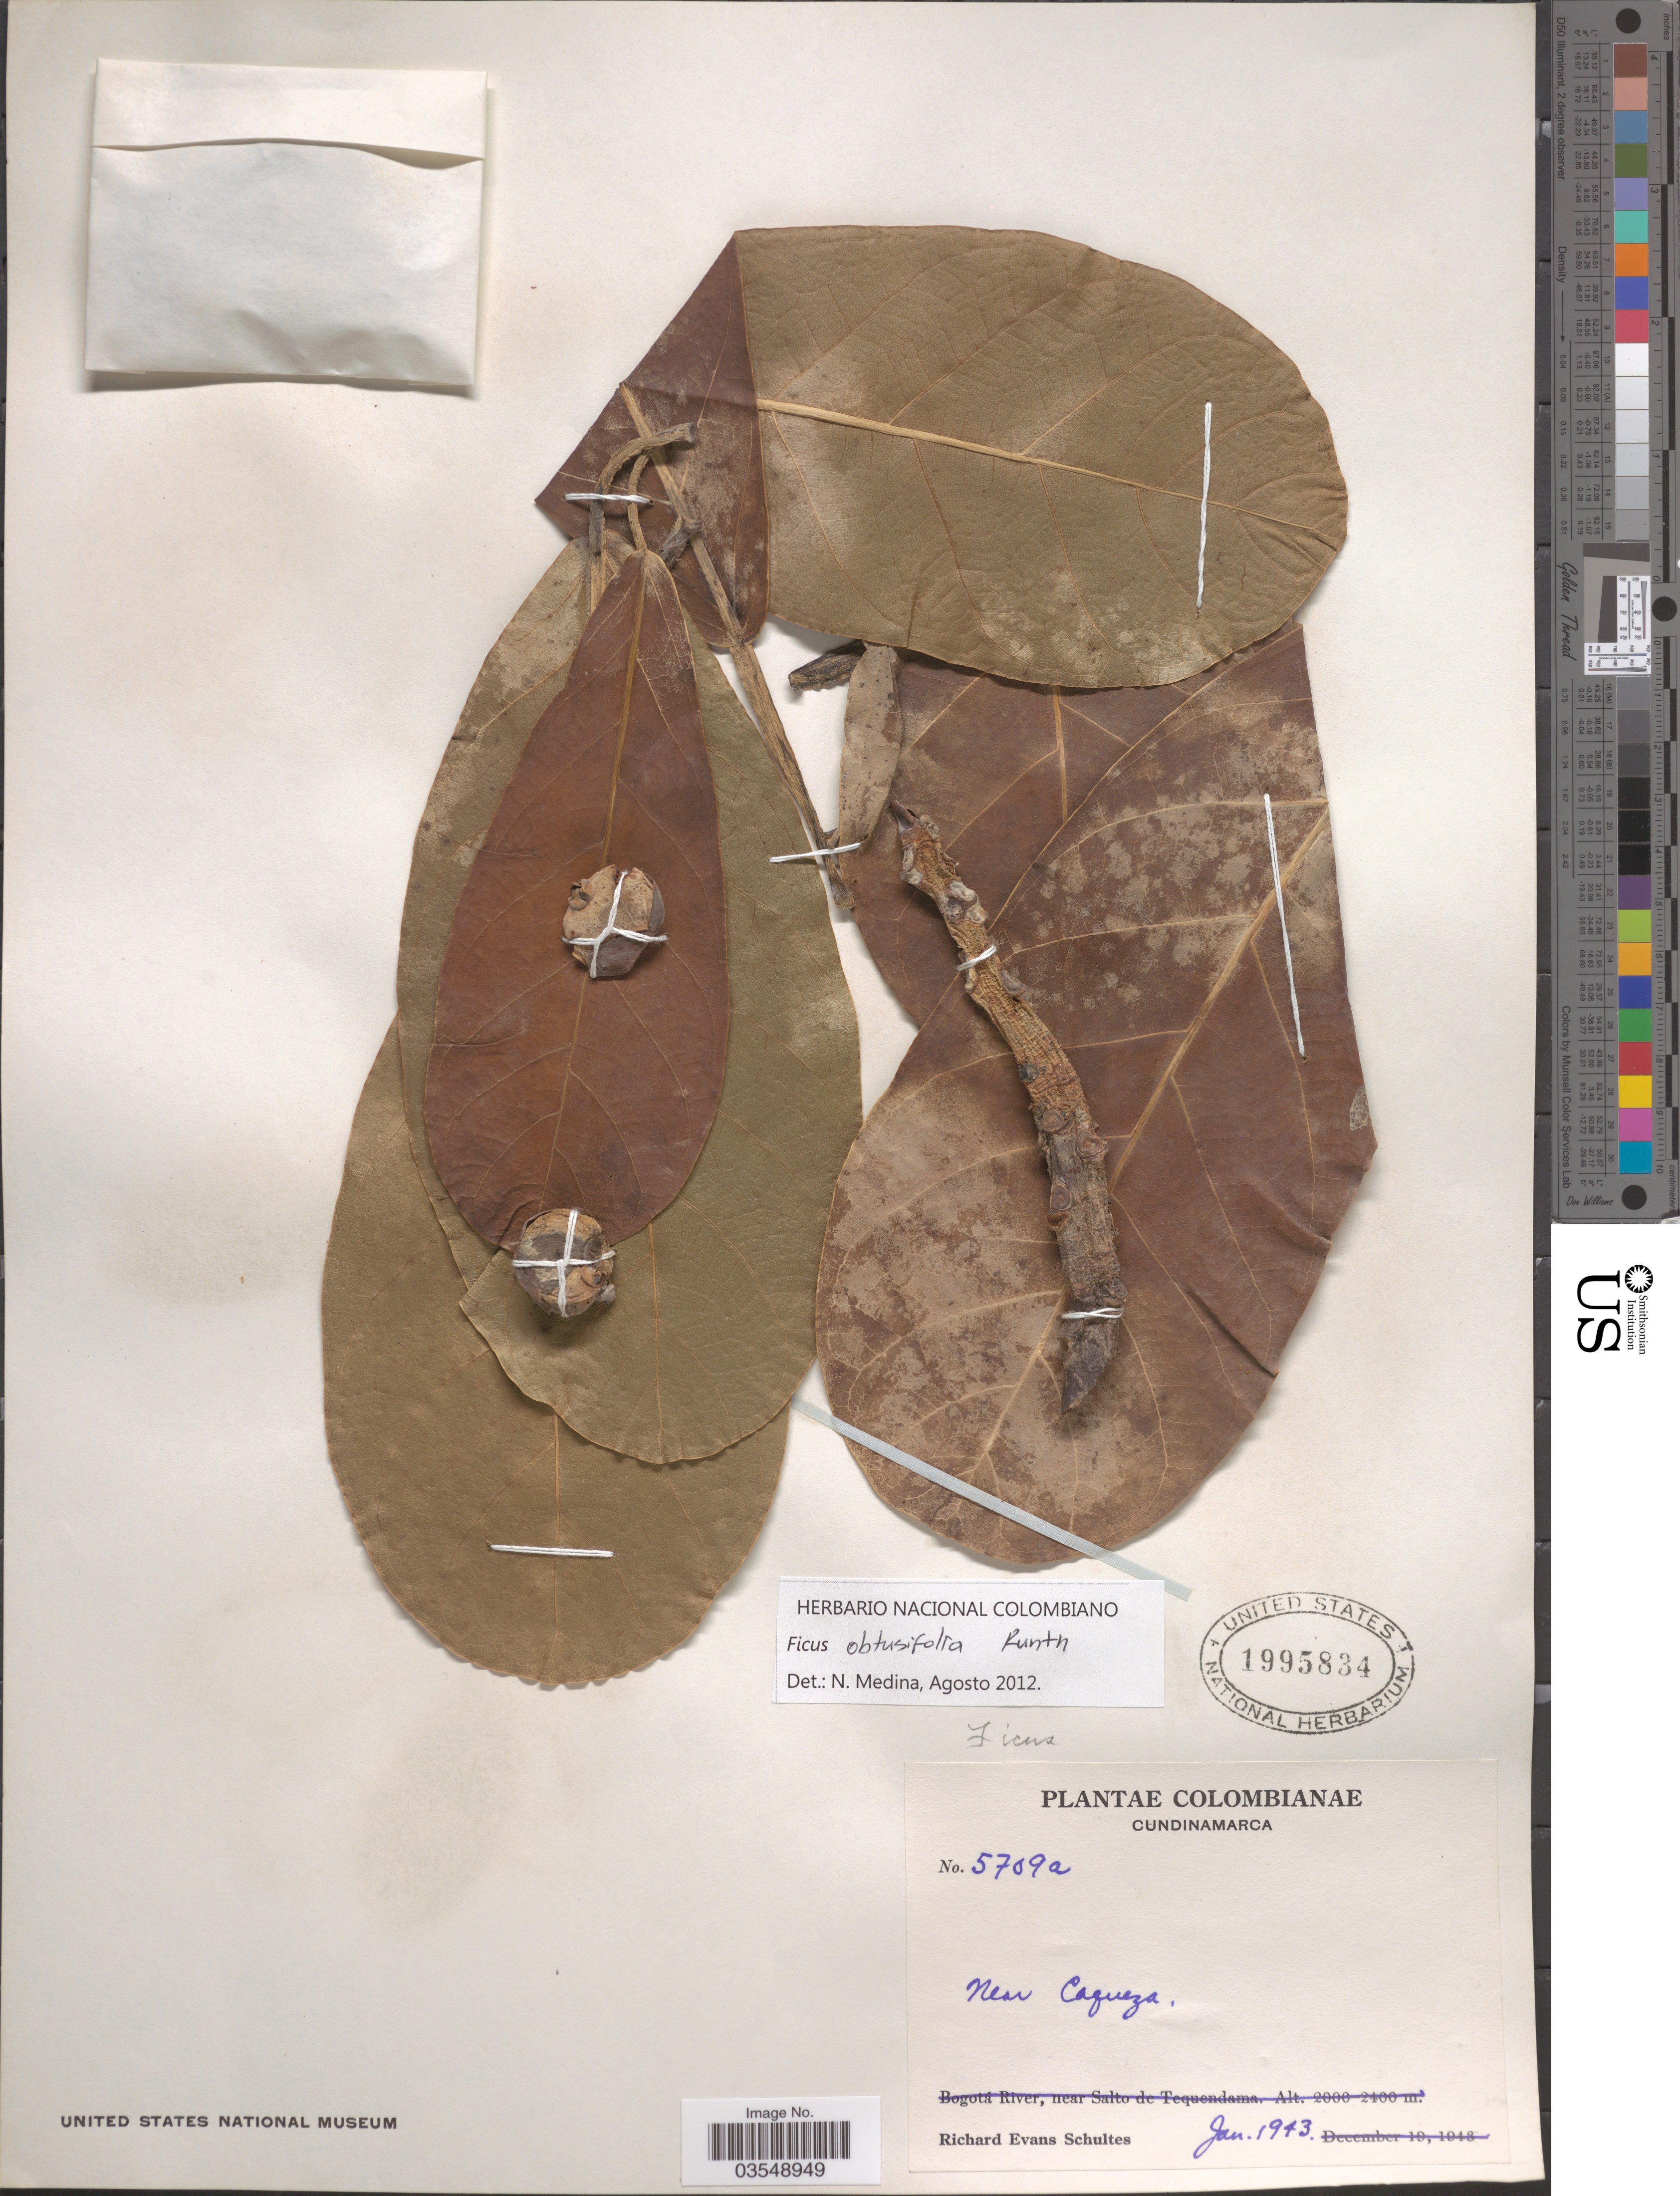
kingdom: Plantae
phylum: Tracheophyta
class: Magnoliopsida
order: Rosales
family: Moraceae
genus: Ficus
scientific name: Ficus obtusifolia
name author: Kunth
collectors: R. E. Schultes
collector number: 5709a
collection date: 1943-01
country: Colombia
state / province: Cundinamarca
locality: Near Caqueza.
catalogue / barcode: US 1995834